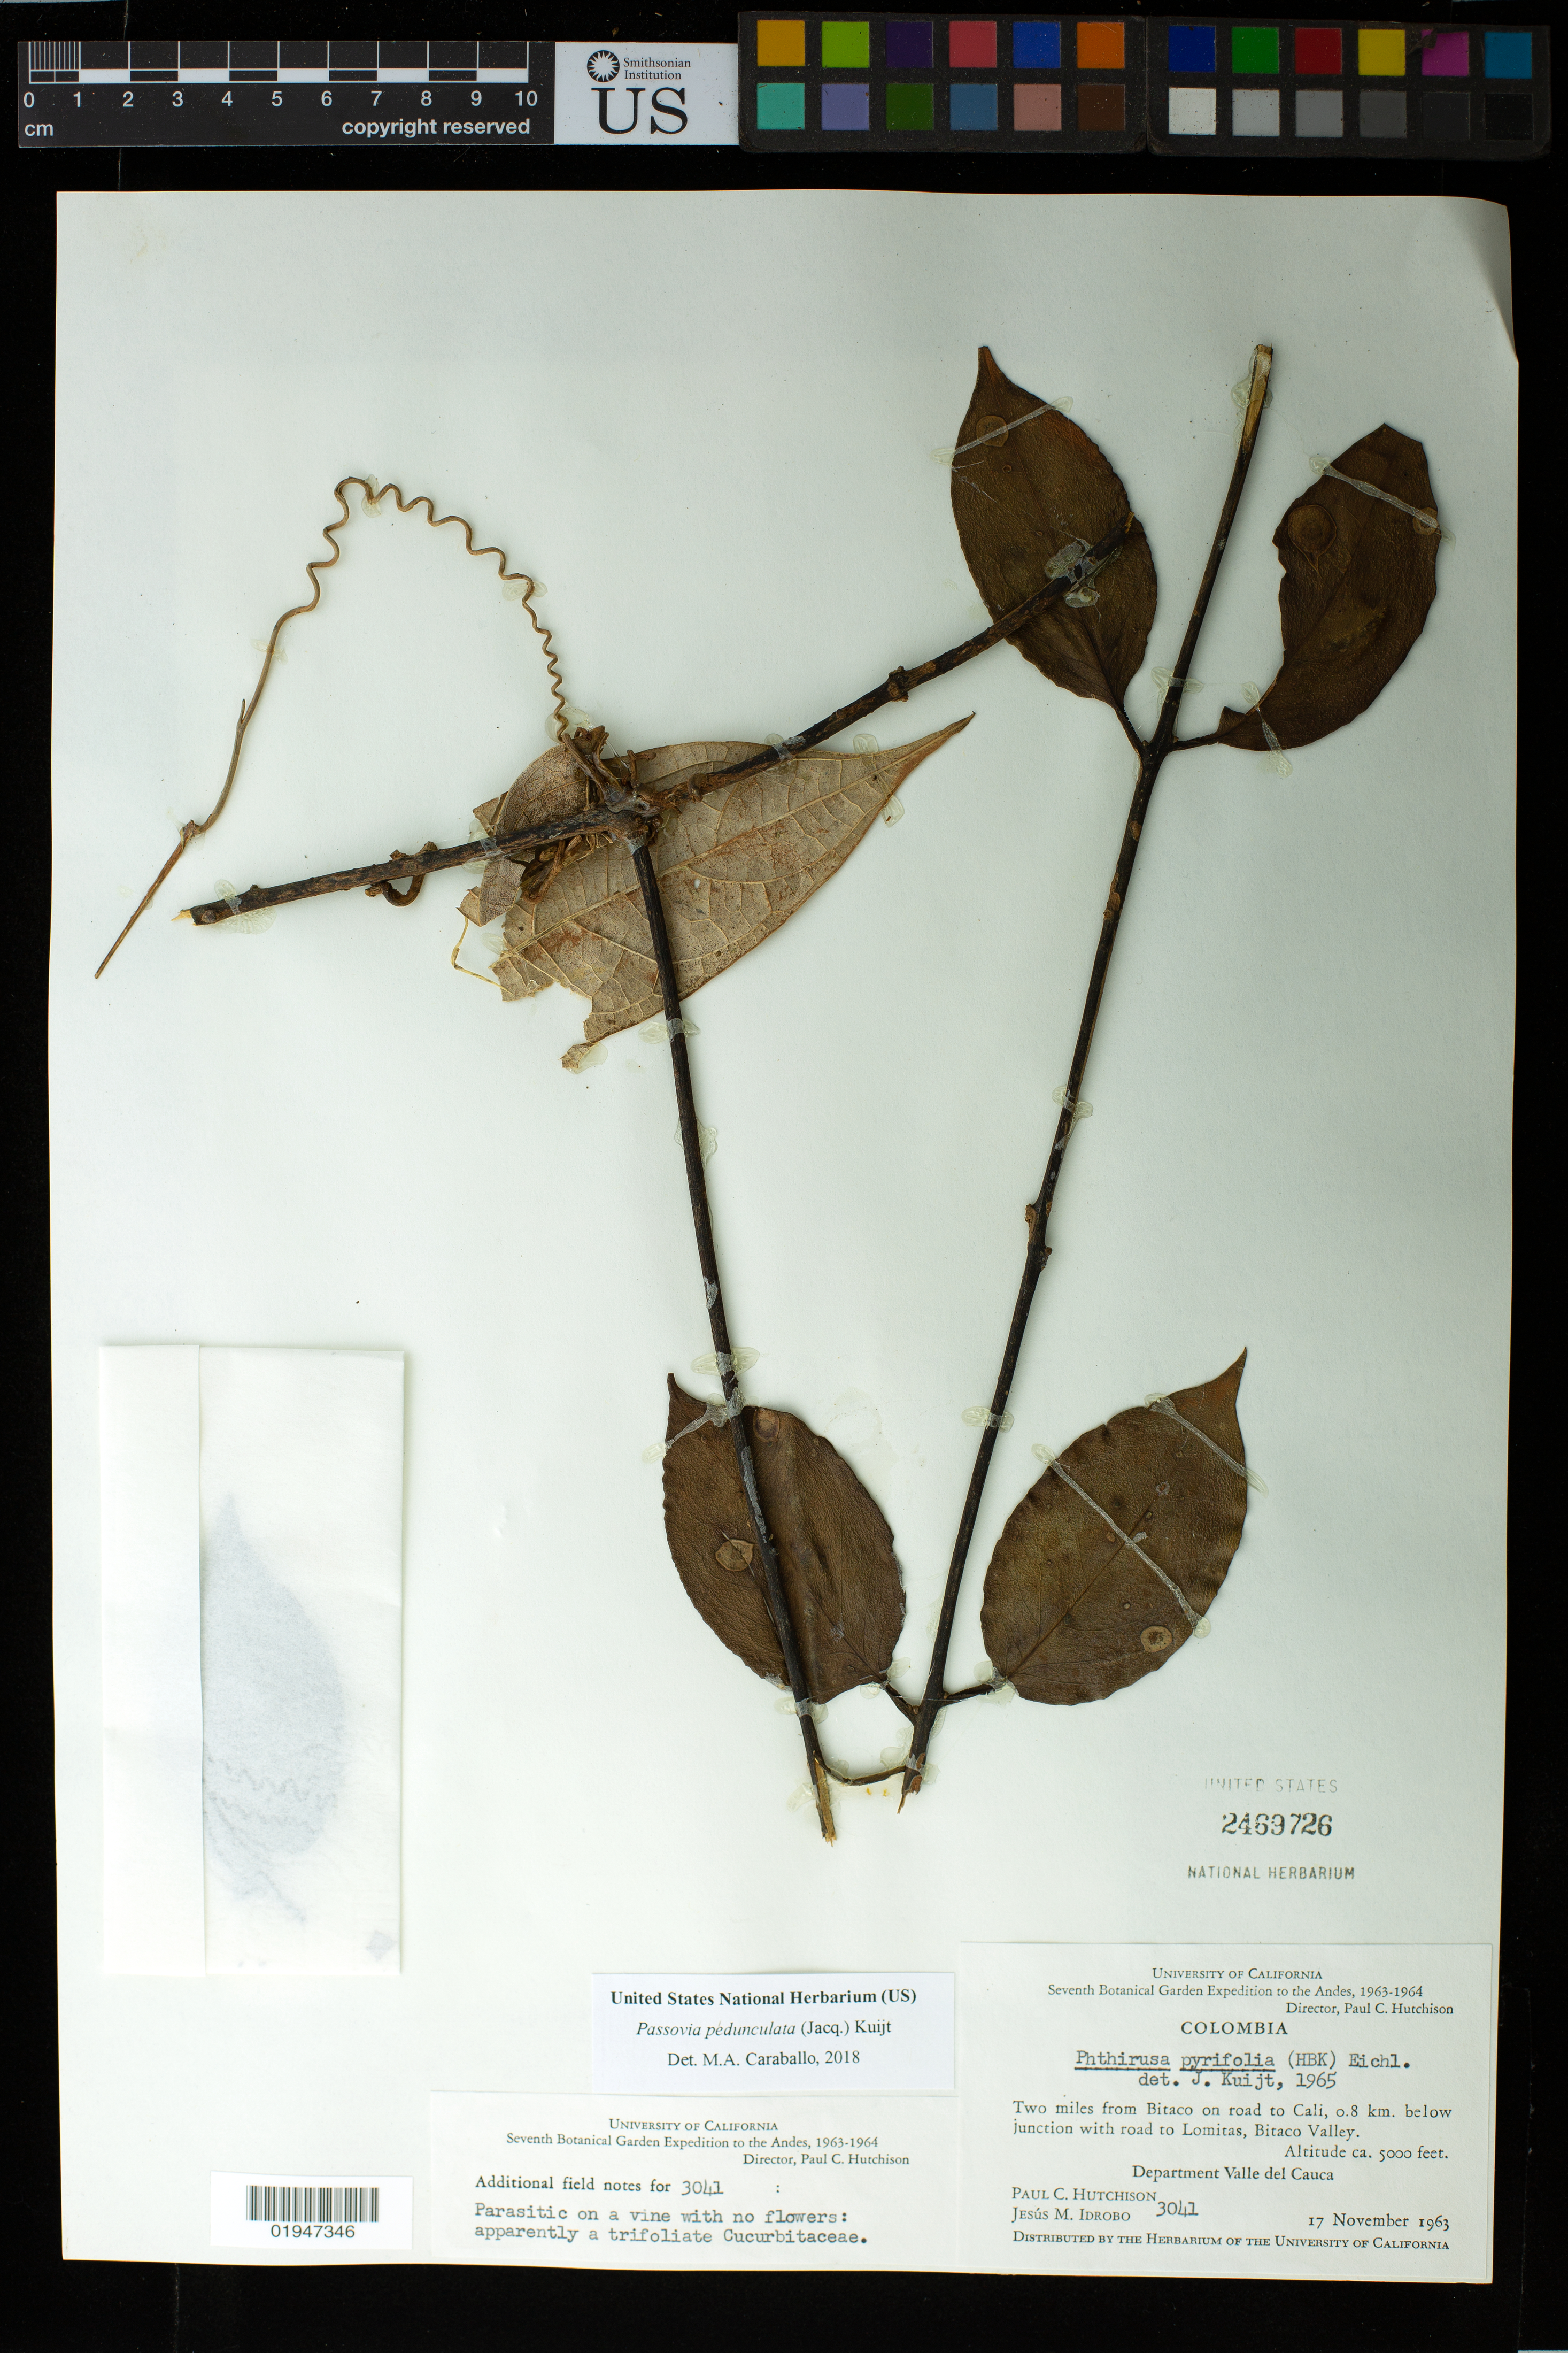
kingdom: Plantae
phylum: Tracheophyta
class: Magnoliopsida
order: Santalales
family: Loranthaceae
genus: Passovia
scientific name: Passovia pedunculata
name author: (Jacq.) Kuijt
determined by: Caraballo-Ortiz, Marcos A., (MISS), University of Mississippi (UNITED STATES)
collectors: P. C. Hutchison & J. M. Idrobo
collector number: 3041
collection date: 1963-11-17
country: Colombia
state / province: Valle del Cauca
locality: Bitaco Valley, two miles from Bitaco on road to Cali, 0.8 km below junction with road to Lomitas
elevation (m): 1524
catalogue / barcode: US 2469726